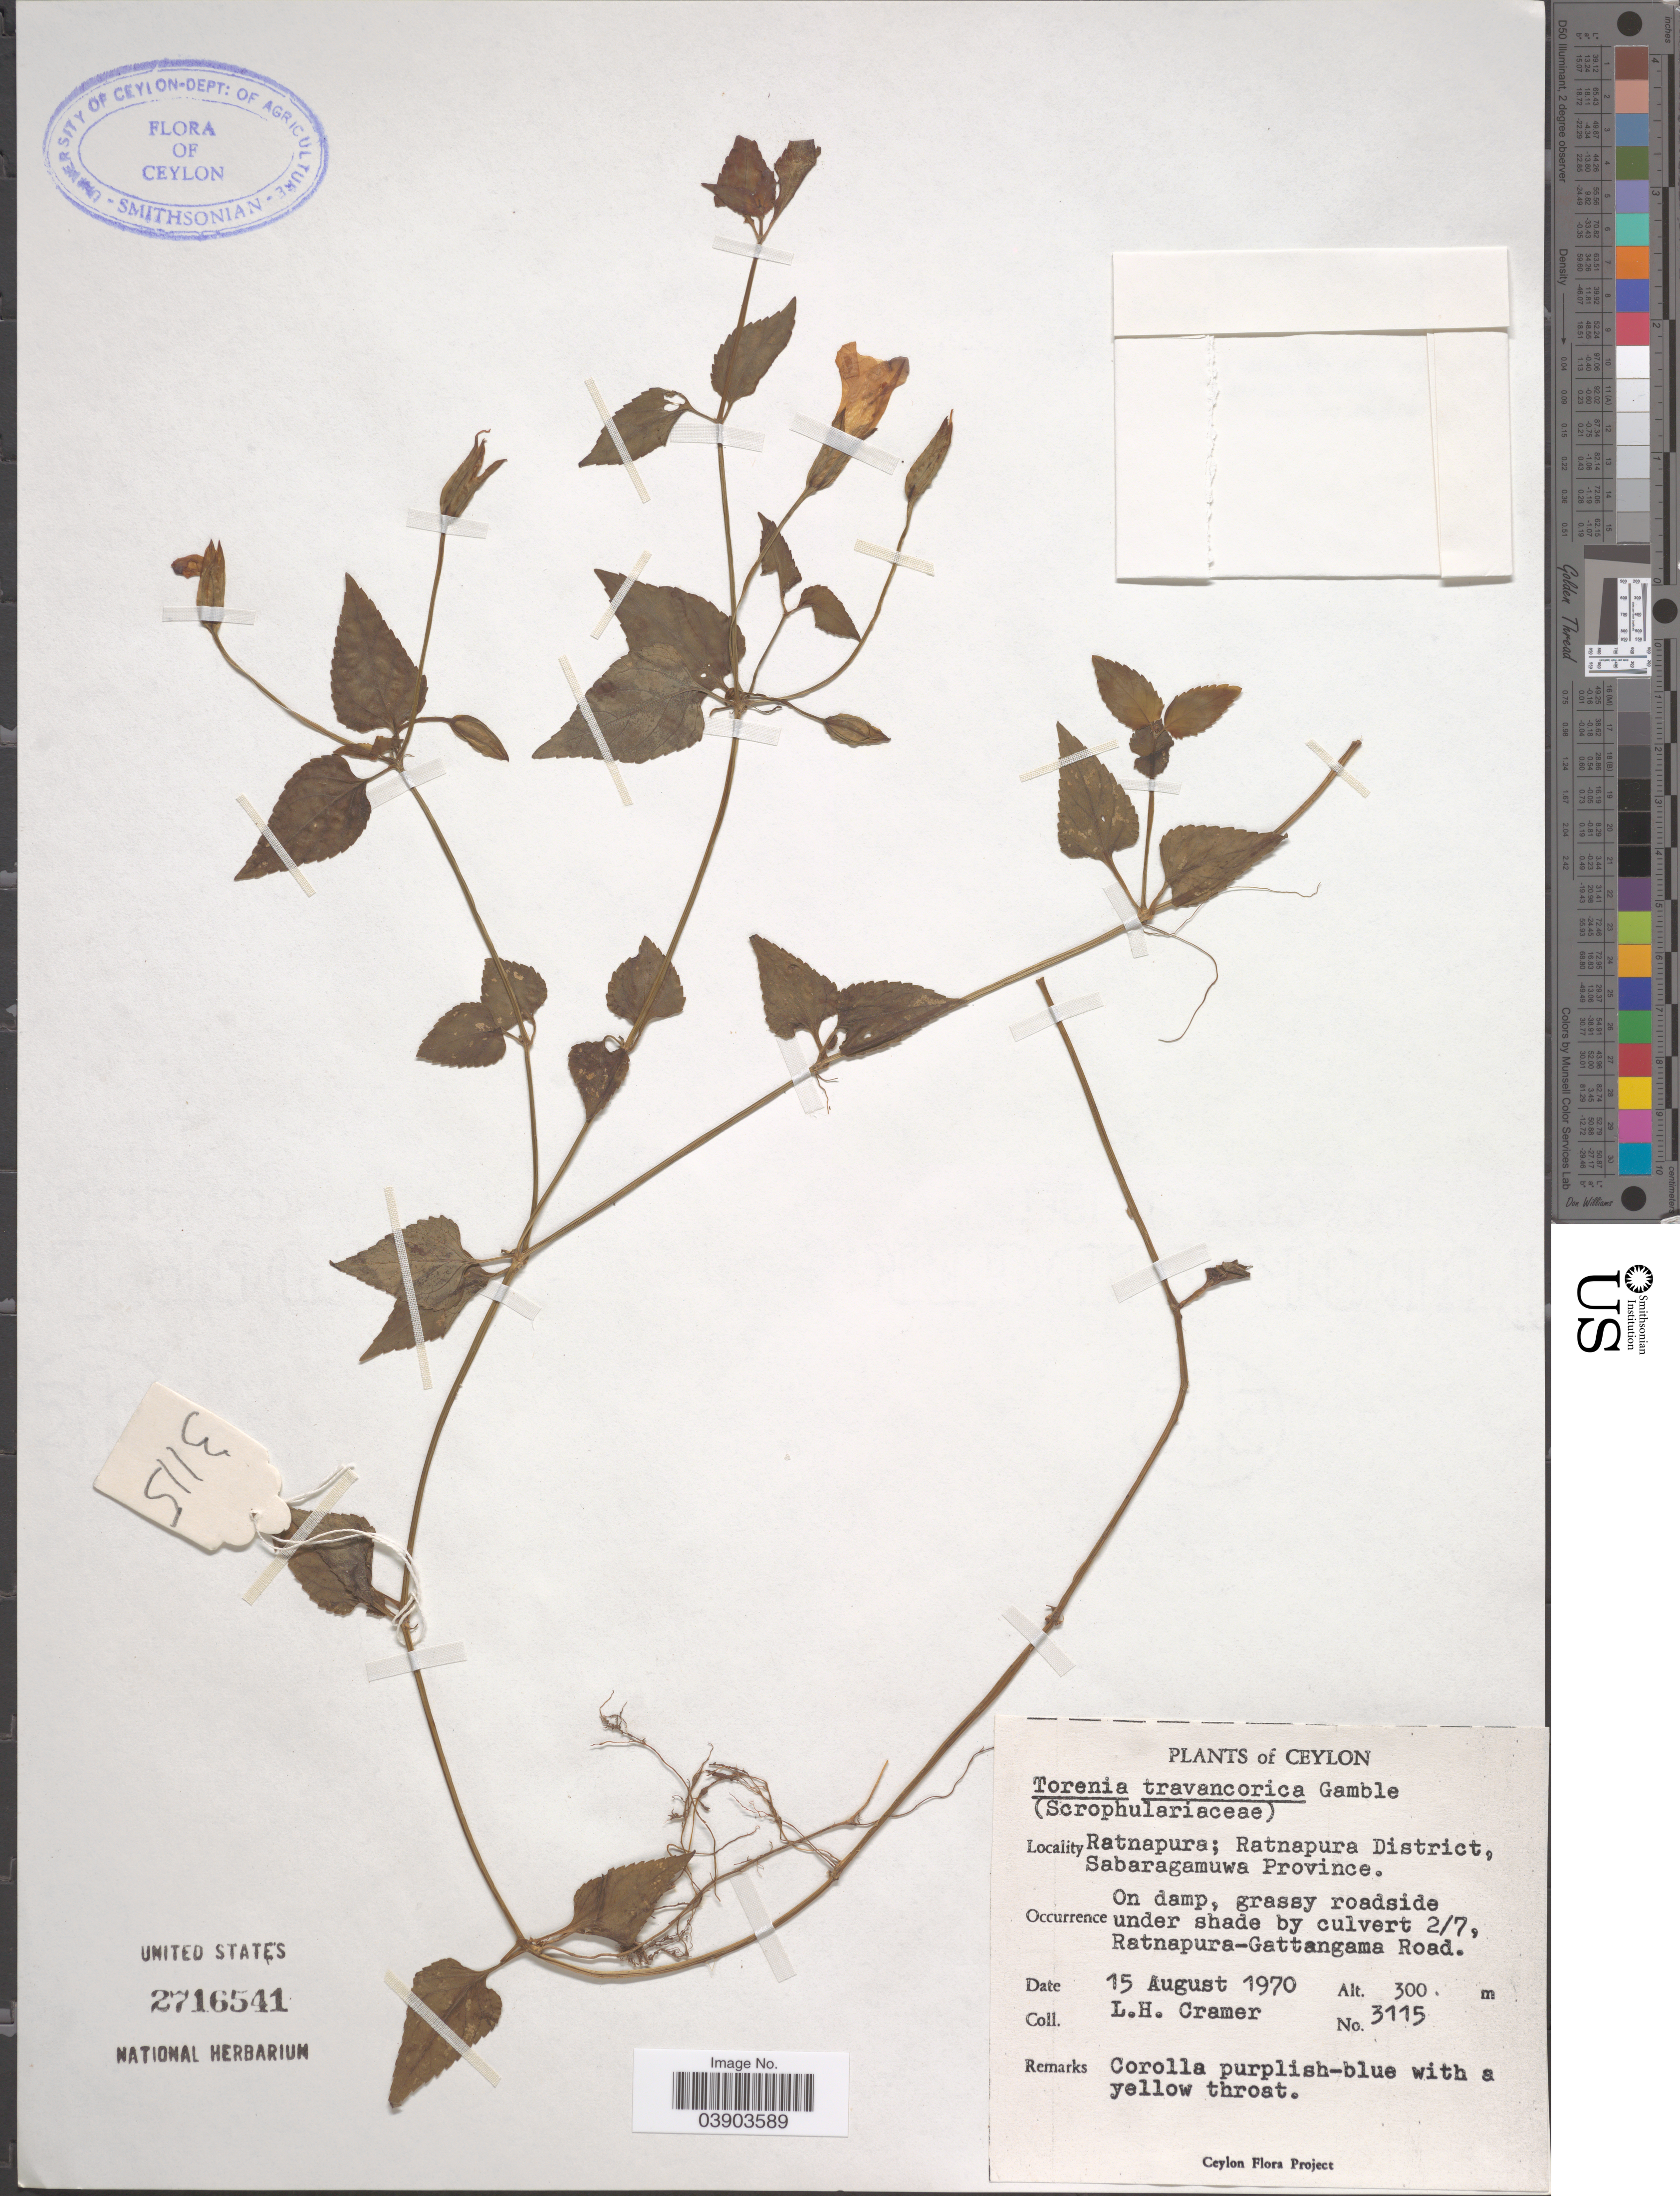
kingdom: Plantae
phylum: Tracheophyta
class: Magnoliopsida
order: Lamiales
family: Linderniaceae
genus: Torenia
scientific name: Torenia travancorica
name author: Gamble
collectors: L. H. Cramer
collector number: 3115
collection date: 1970-08-15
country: Sri Lanka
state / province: Sabaragamuwa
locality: Ceylon. Ratnapura; Ratnapura District. By culvert 2/7, Ratnapura-Gattangama Road.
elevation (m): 300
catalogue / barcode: US 2716541